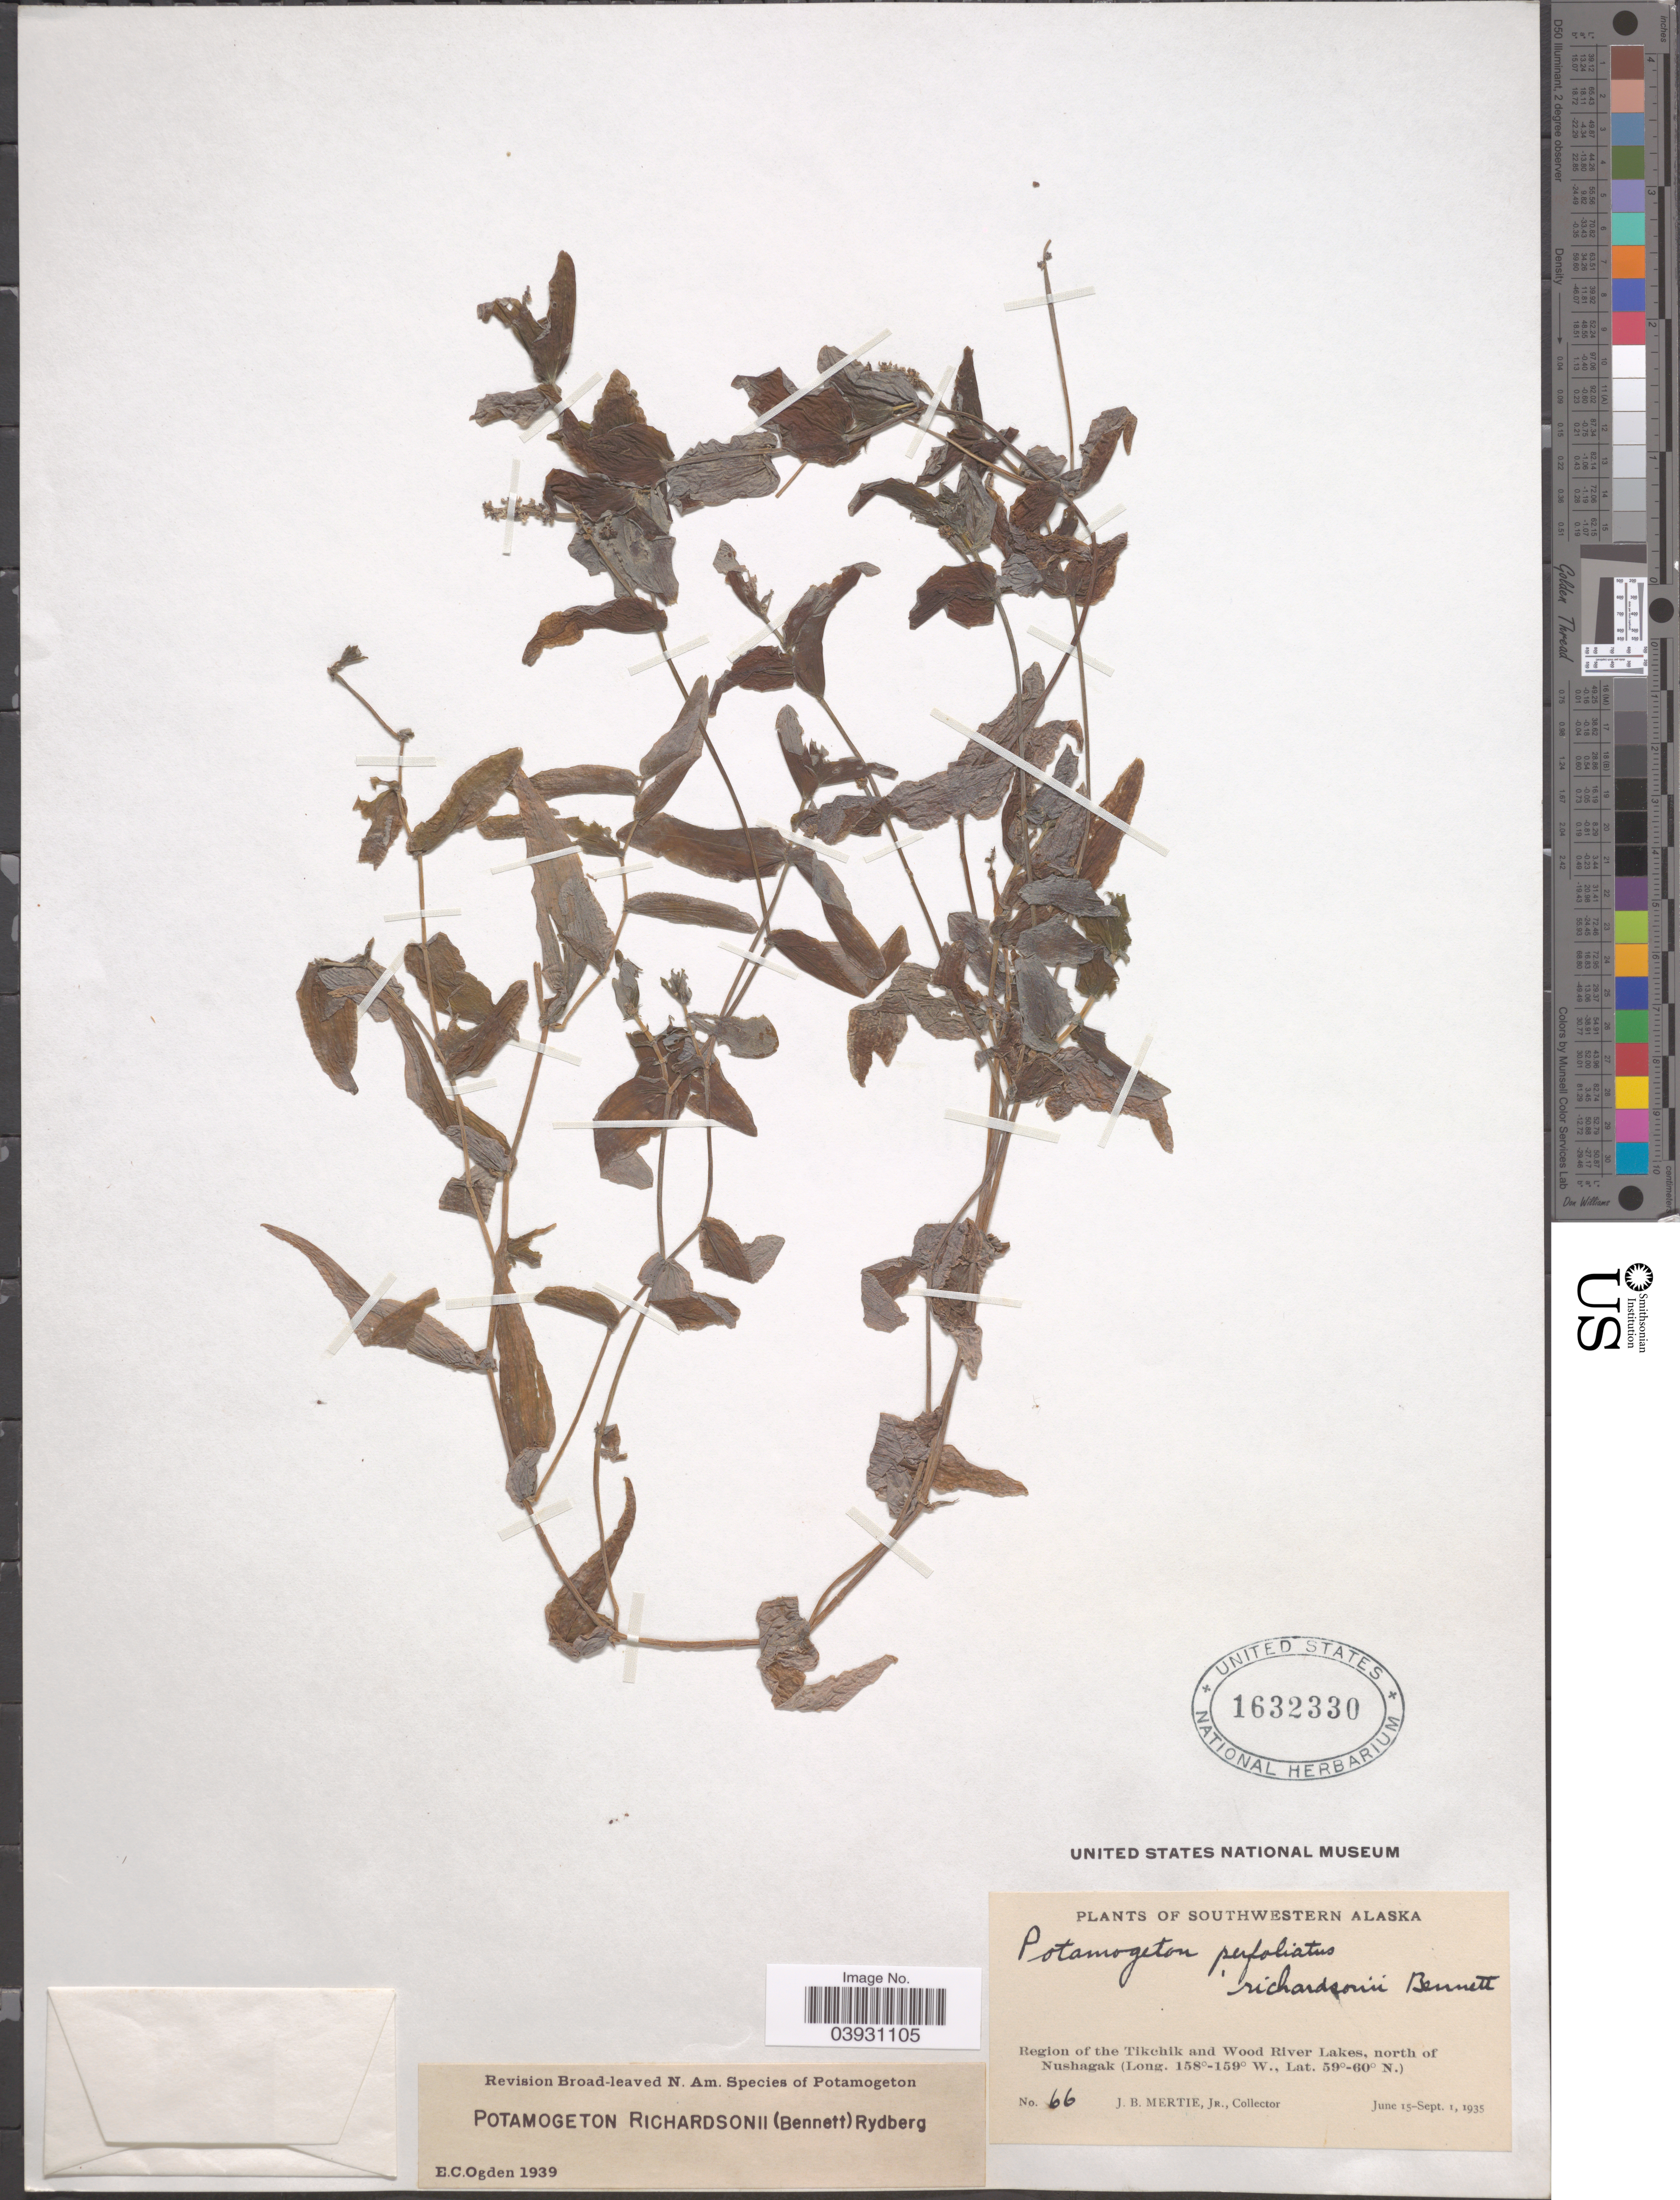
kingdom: Plantae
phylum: Tracheophyta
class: Liliopsida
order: Alismatales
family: Potamogetonaceae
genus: Potamogeton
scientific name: Potamogeton richardsonii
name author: (A.W. Benn.) Rydb.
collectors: J. Mertie Jr.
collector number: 66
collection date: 1935-06-15/1935-09-01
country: United States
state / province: Alaska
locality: Southwestern Alaska. Region of the Tikehik and Wood River Lakes, north of Nushagak.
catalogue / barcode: US 1632330